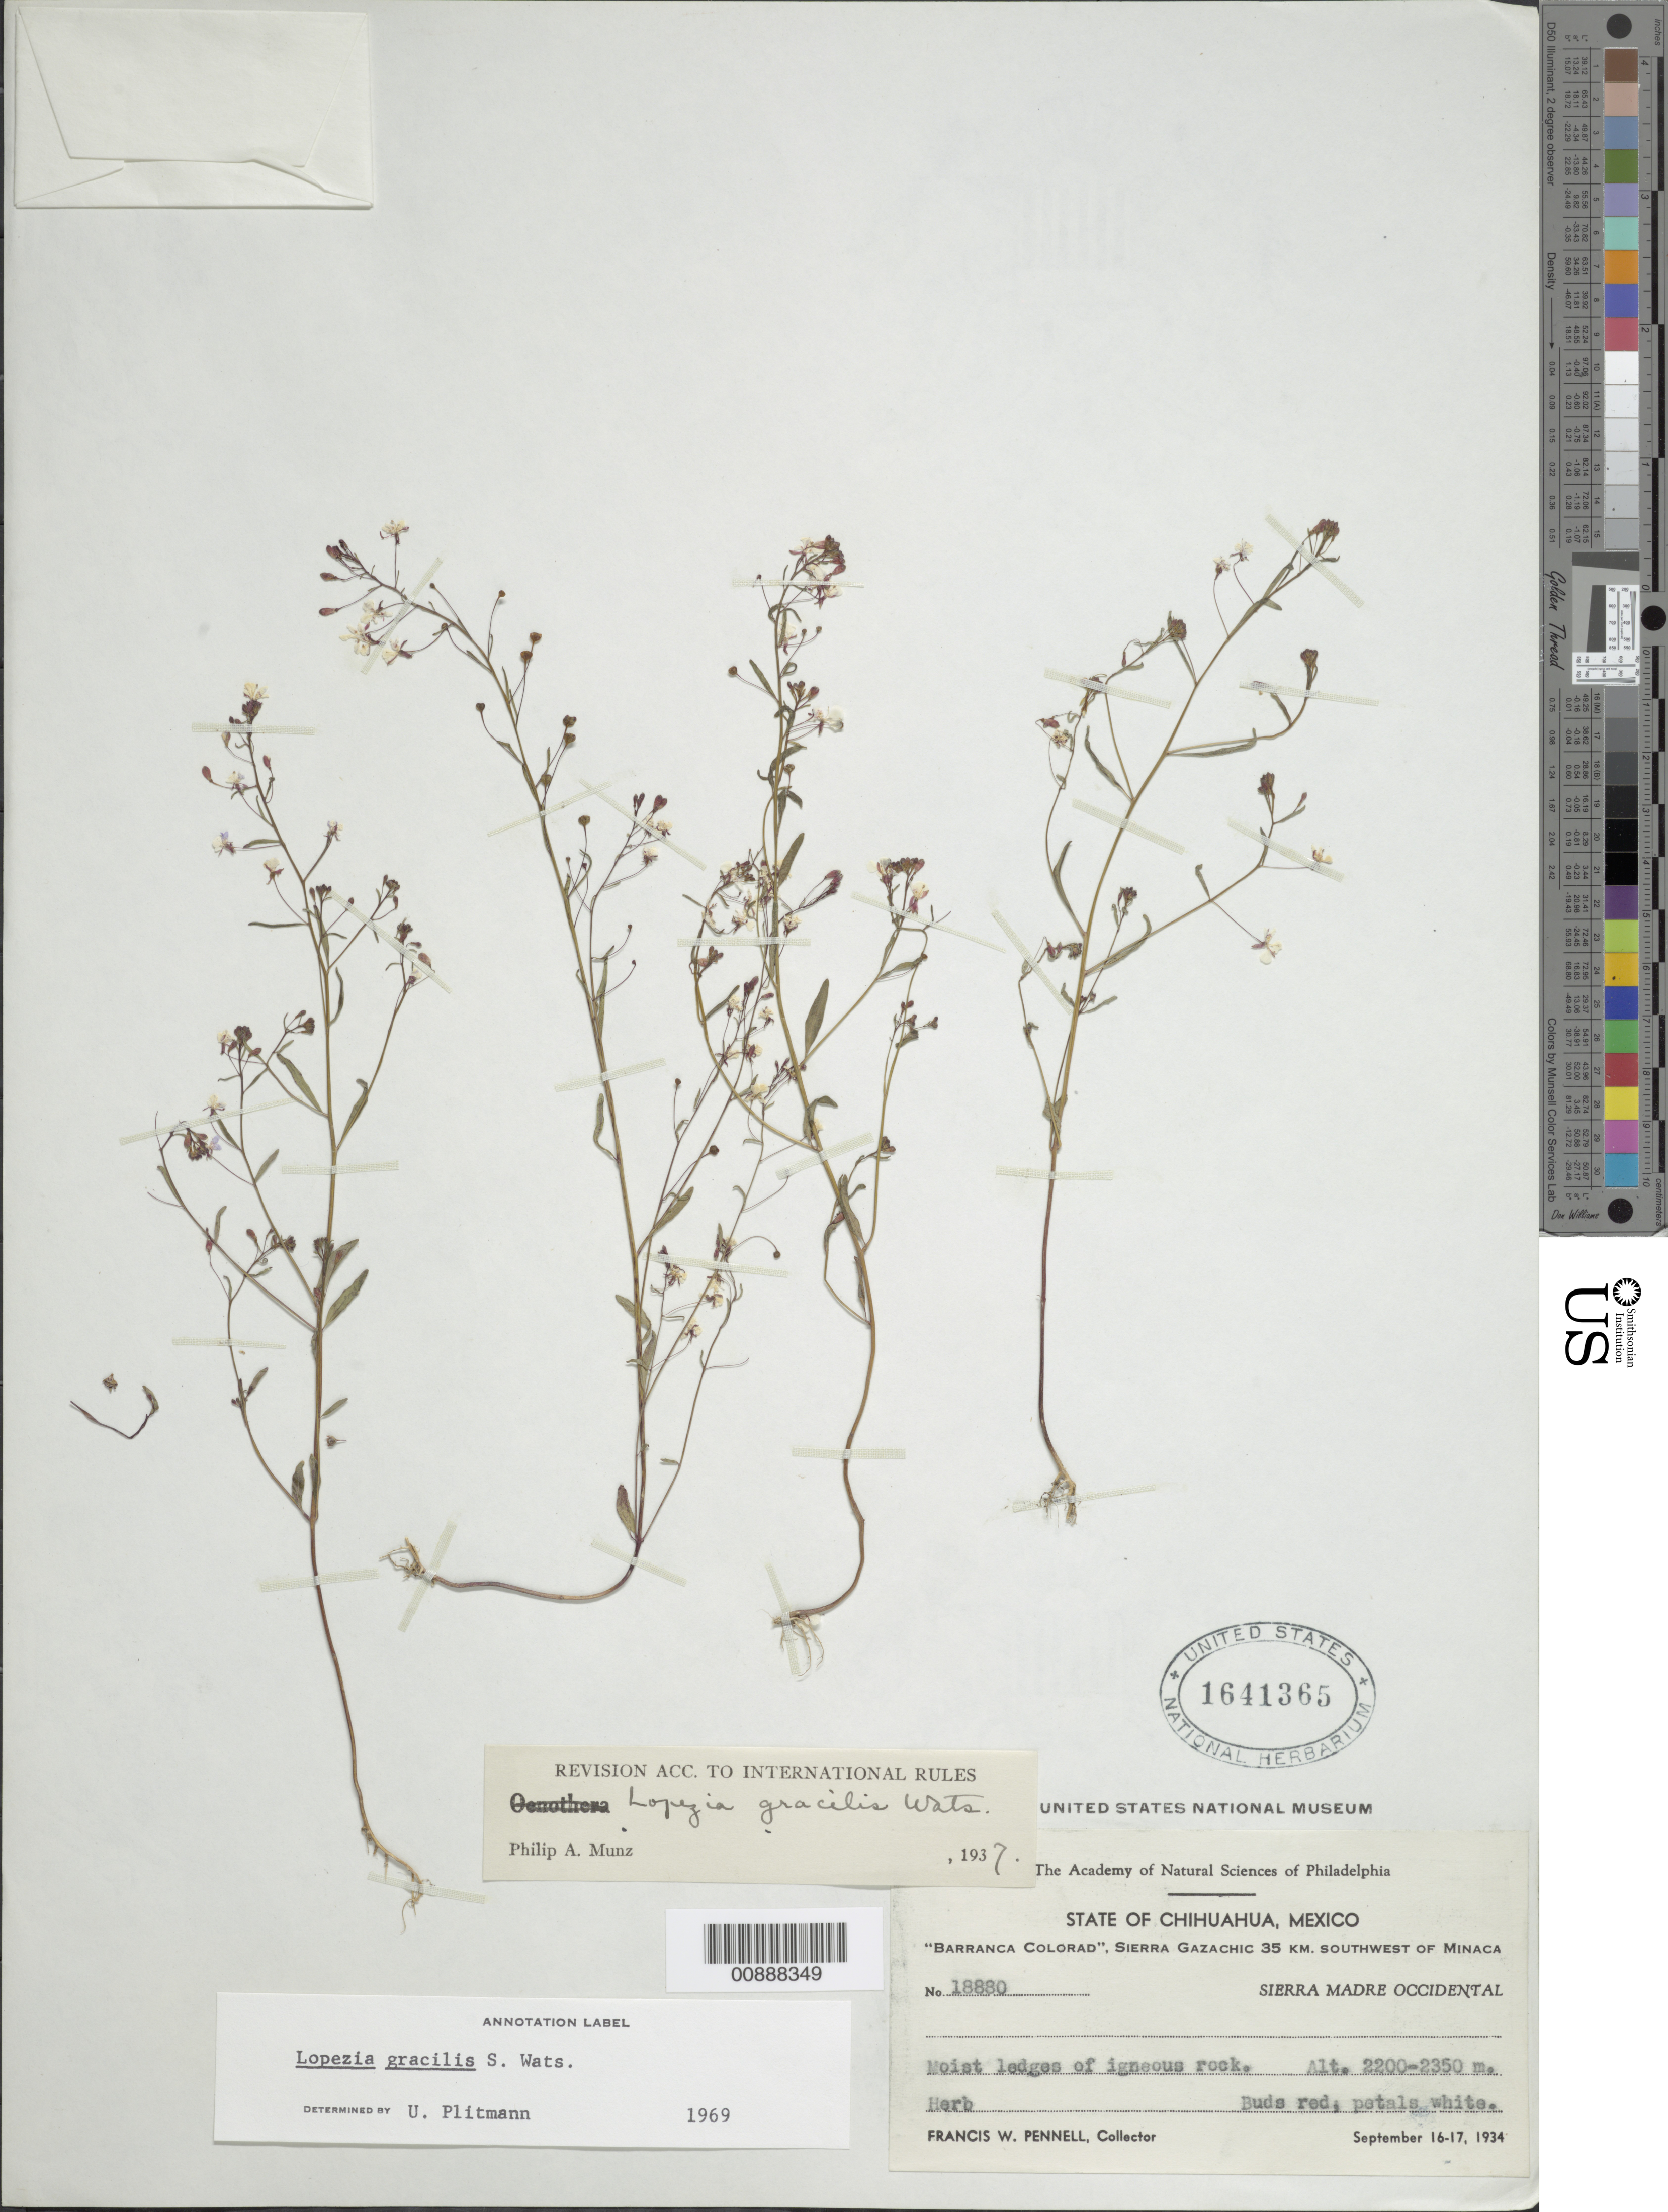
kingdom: Plantae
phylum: Tracheophyta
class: Magnoliopsida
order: Myrtales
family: Onagraceae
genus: Lopezia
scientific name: Lopezia gracilis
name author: S. Watson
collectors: F. W. Pennell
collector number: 18880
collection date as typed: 16 Sep 1934 to 17 Sep 1934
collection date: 1934-09-16/1934-09-17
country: Mexico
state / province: Chihuahua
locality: Barranca Colorad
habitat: Moist ledges of igneous rock.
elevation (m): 2350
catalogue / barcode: US 1641365